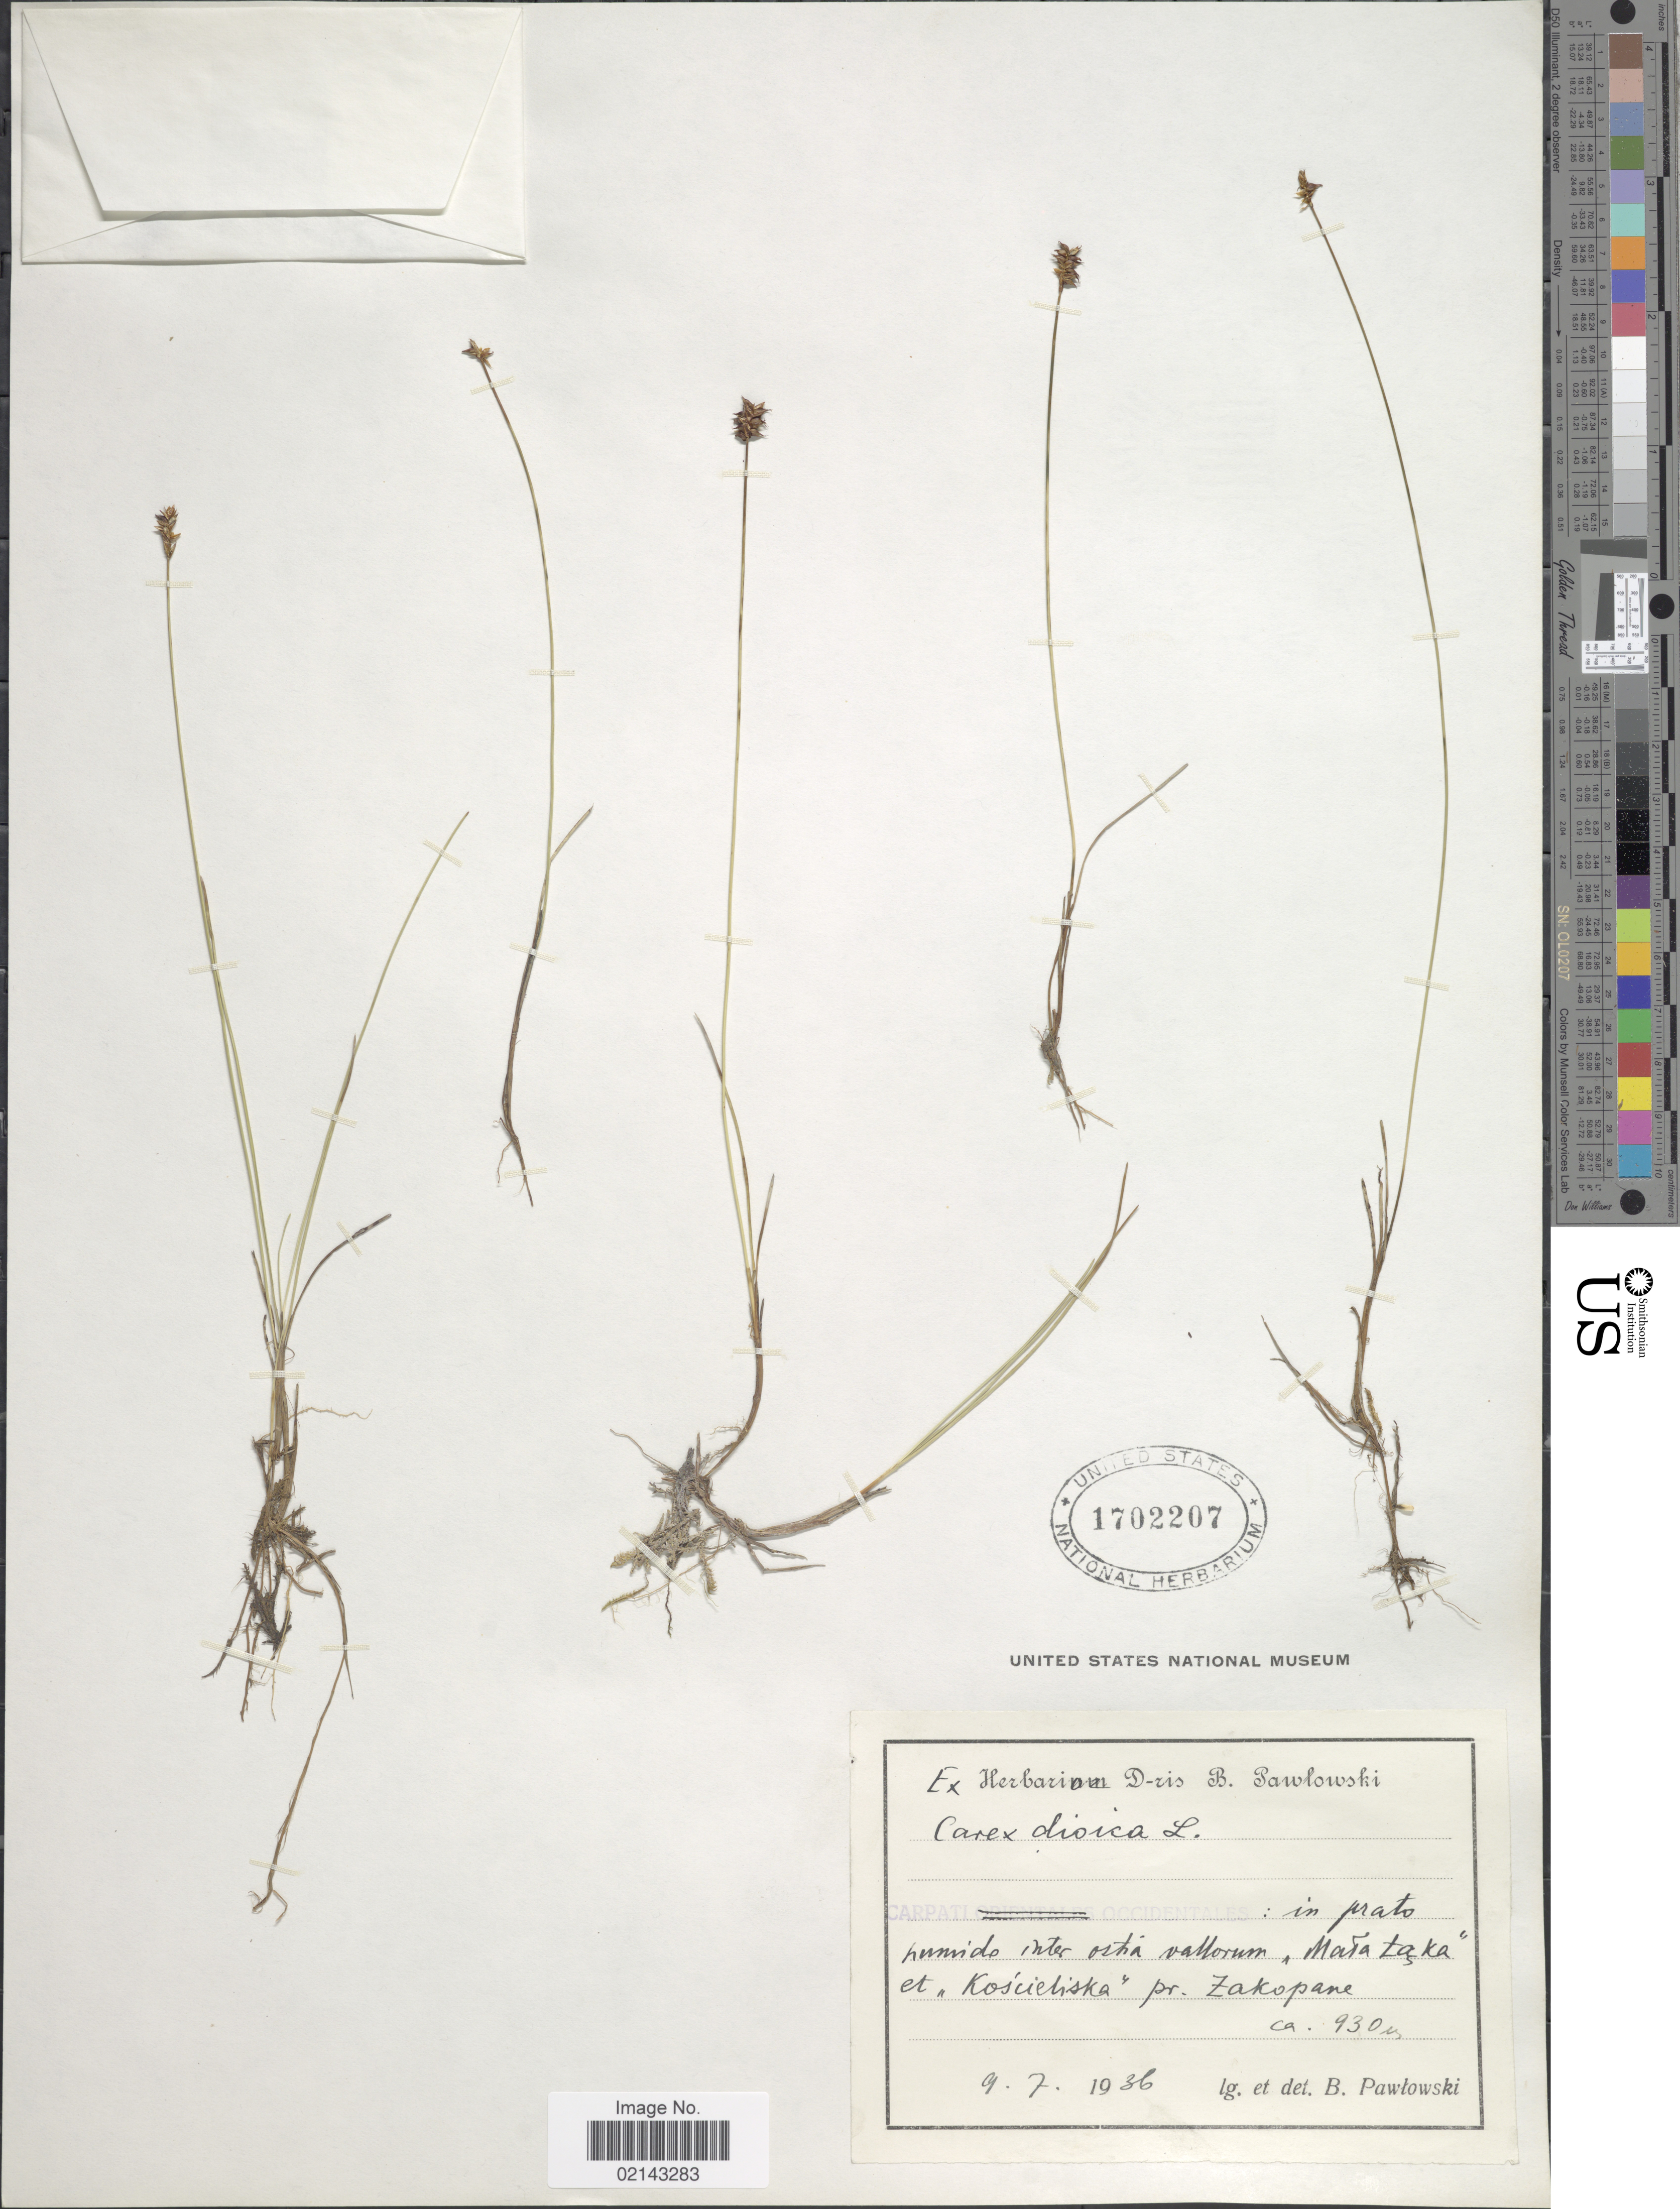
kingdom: Plantae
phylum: Tracheophyta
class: Liliopsida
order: Poales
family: Cyperaceae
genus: Carex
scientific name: Carex dioica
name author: L.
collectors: B. Pawlowski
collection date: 1936-07-09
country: Poland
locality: Carpati occidentalis: in prato humide inter ostia vallorum ,,Matataka' et ,,Koscietiska' pr Zakopane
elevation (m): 930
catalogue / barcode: US 1702207